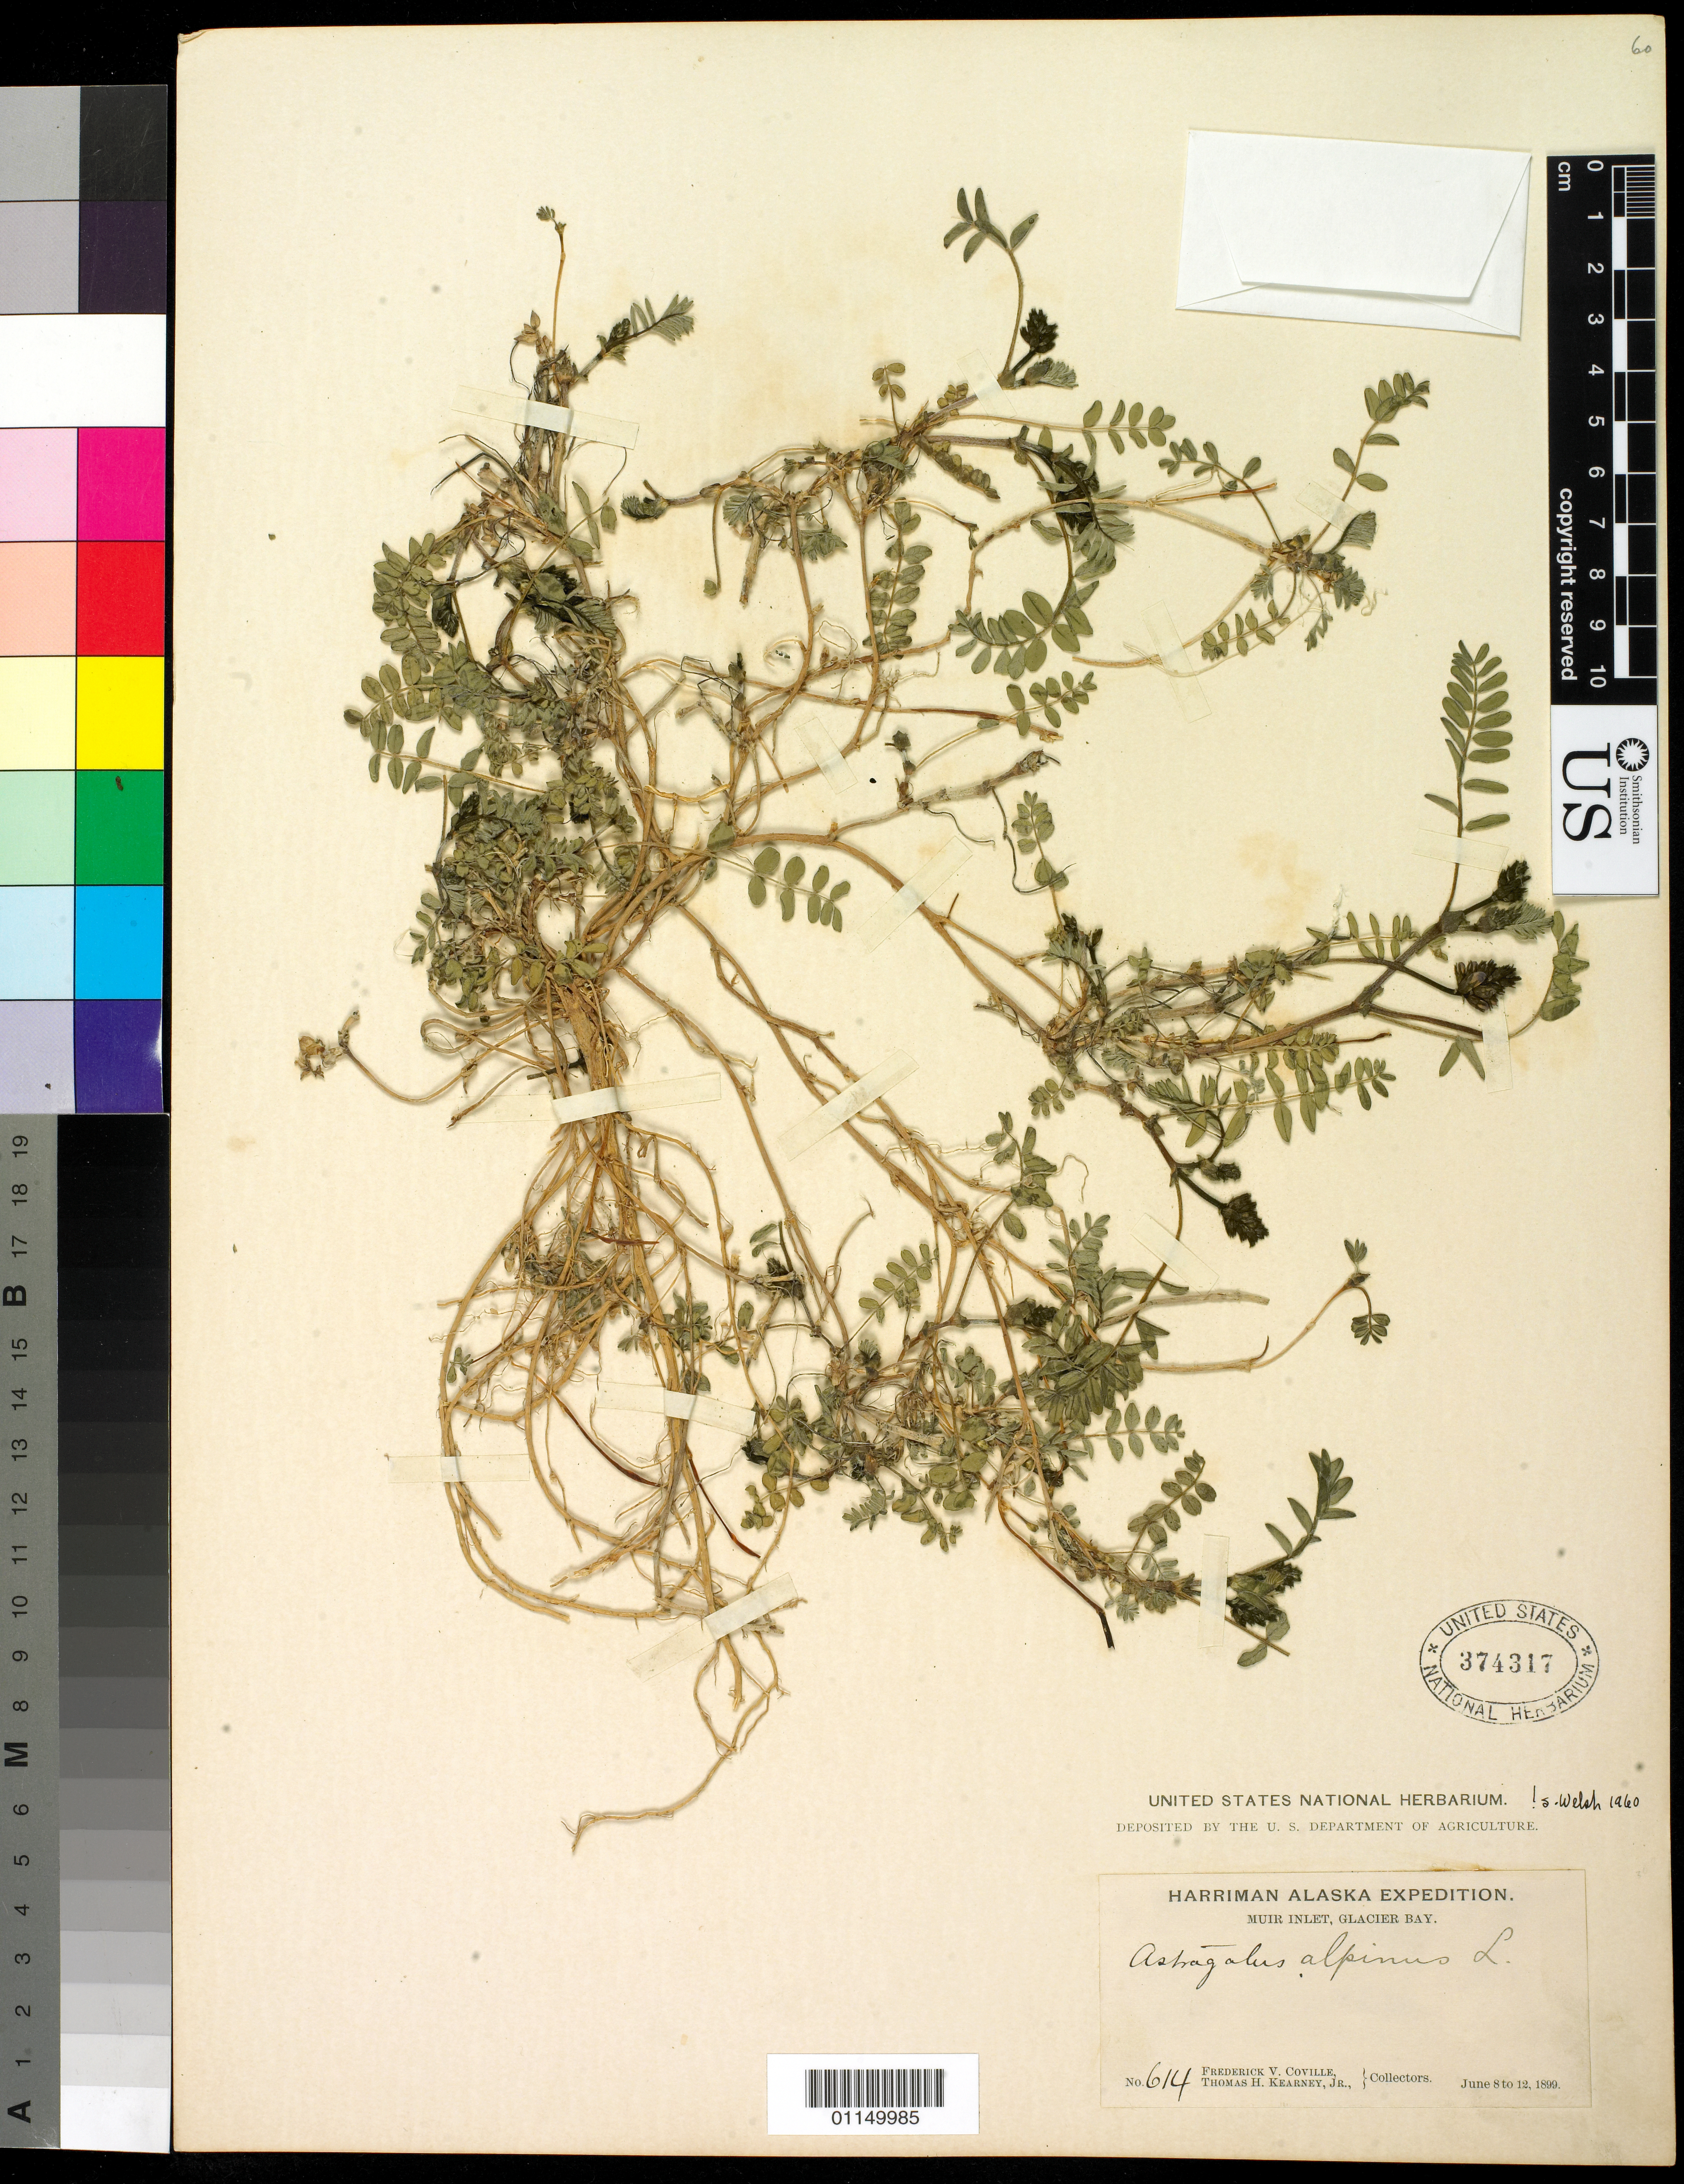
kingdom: Plantae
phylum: Tracheophyta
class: Magnoliopsida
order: Fabales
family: Fabaceae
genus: Astragalus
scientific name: Astragalus alpinus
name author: L.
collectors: F. V. Coville & T. H. Kearney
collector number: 614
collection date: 1899-06-08/1899-06-12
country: United States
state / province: Alaska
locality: Muir Inlet, Glacier Bay.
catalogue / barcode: US 374317